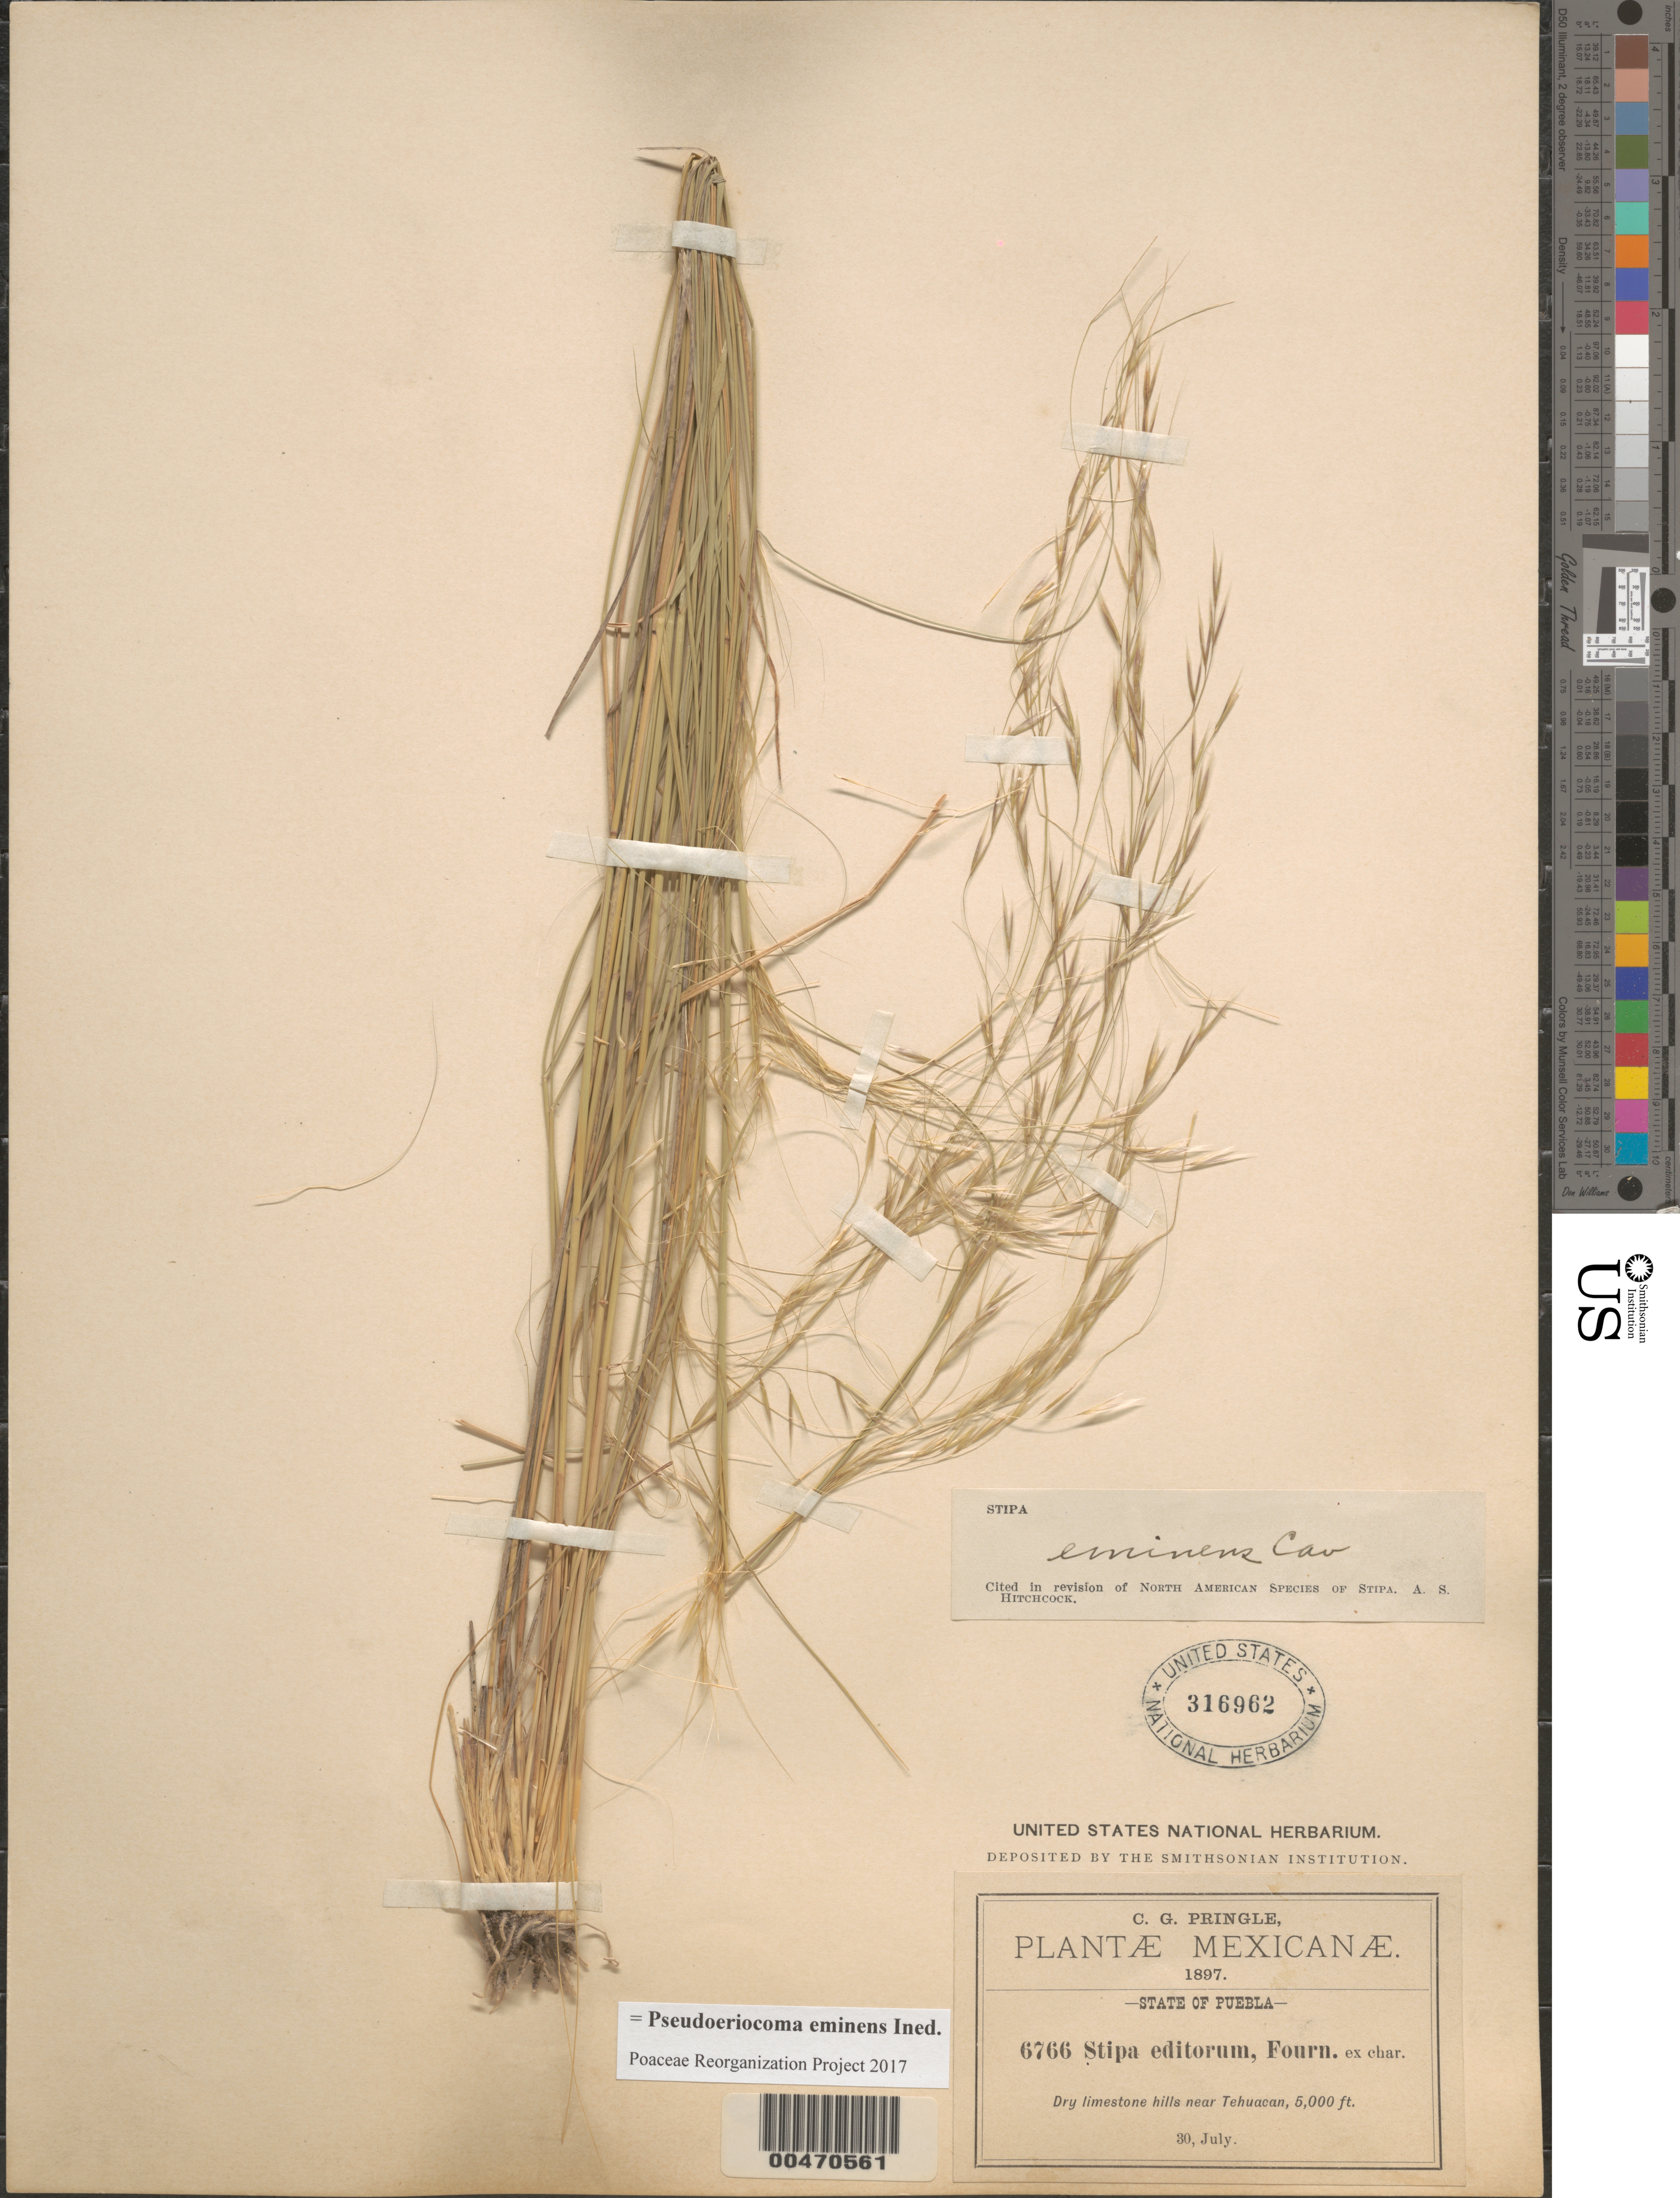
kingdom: Plantae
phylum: Tracheophyta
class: Liliopsida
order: Poales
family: Poaceae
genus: Stipa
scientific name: Stipa eminens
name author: Cav.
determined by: Hitchcock, Albert S.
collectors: C. G. Pringle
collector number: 6766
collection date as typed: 30 Jul 1897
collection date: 1897-07-30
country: Mexico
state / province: Puebla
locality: Near Tehuacan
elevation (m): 1524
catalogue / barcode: US 316962